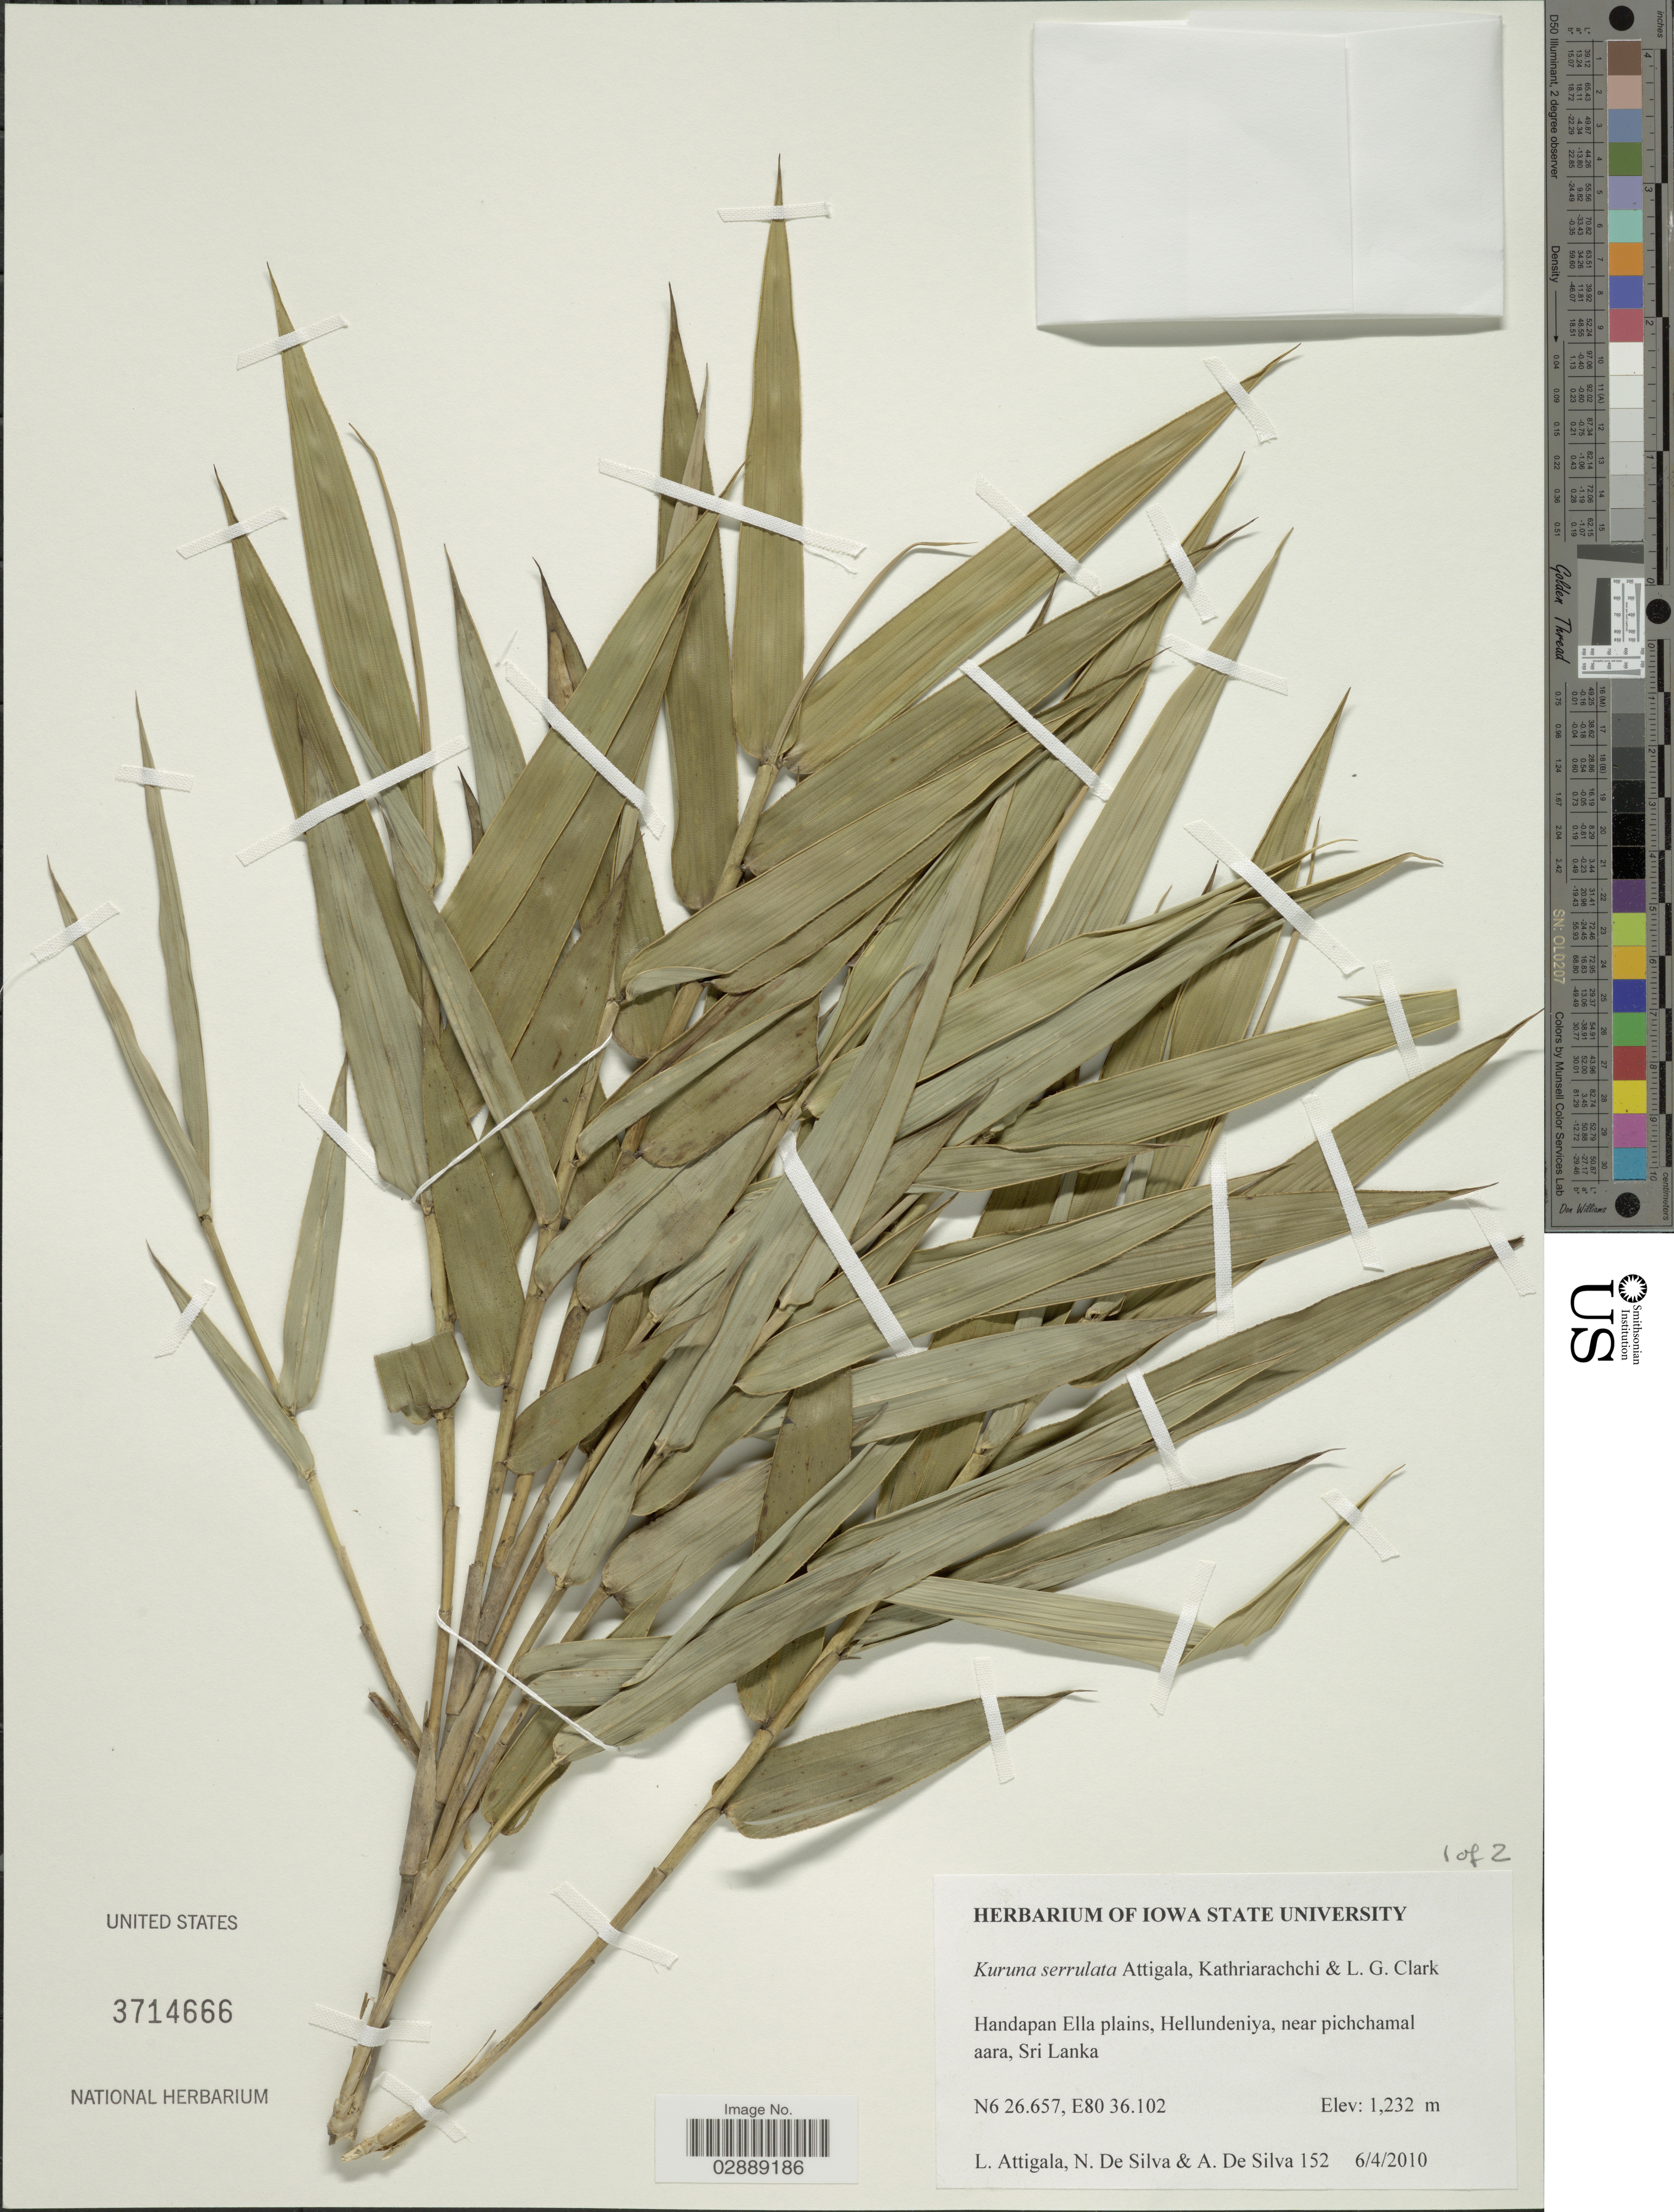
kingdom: Plantae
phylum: Tracheophyta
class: Liliopsida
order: Poales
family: Poaceae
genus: Kuruna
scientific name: Kuruna serrulata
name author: Attigala et al.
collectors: L. Attigala, N. De Silva & A. De Silva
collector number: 152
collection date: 2010-06-04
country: Sri Lanka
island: Sri Lanka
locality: Handapan Ella plains, Hellundeniya, near pichchamal aara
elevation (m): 1232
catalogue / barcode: US 3714666